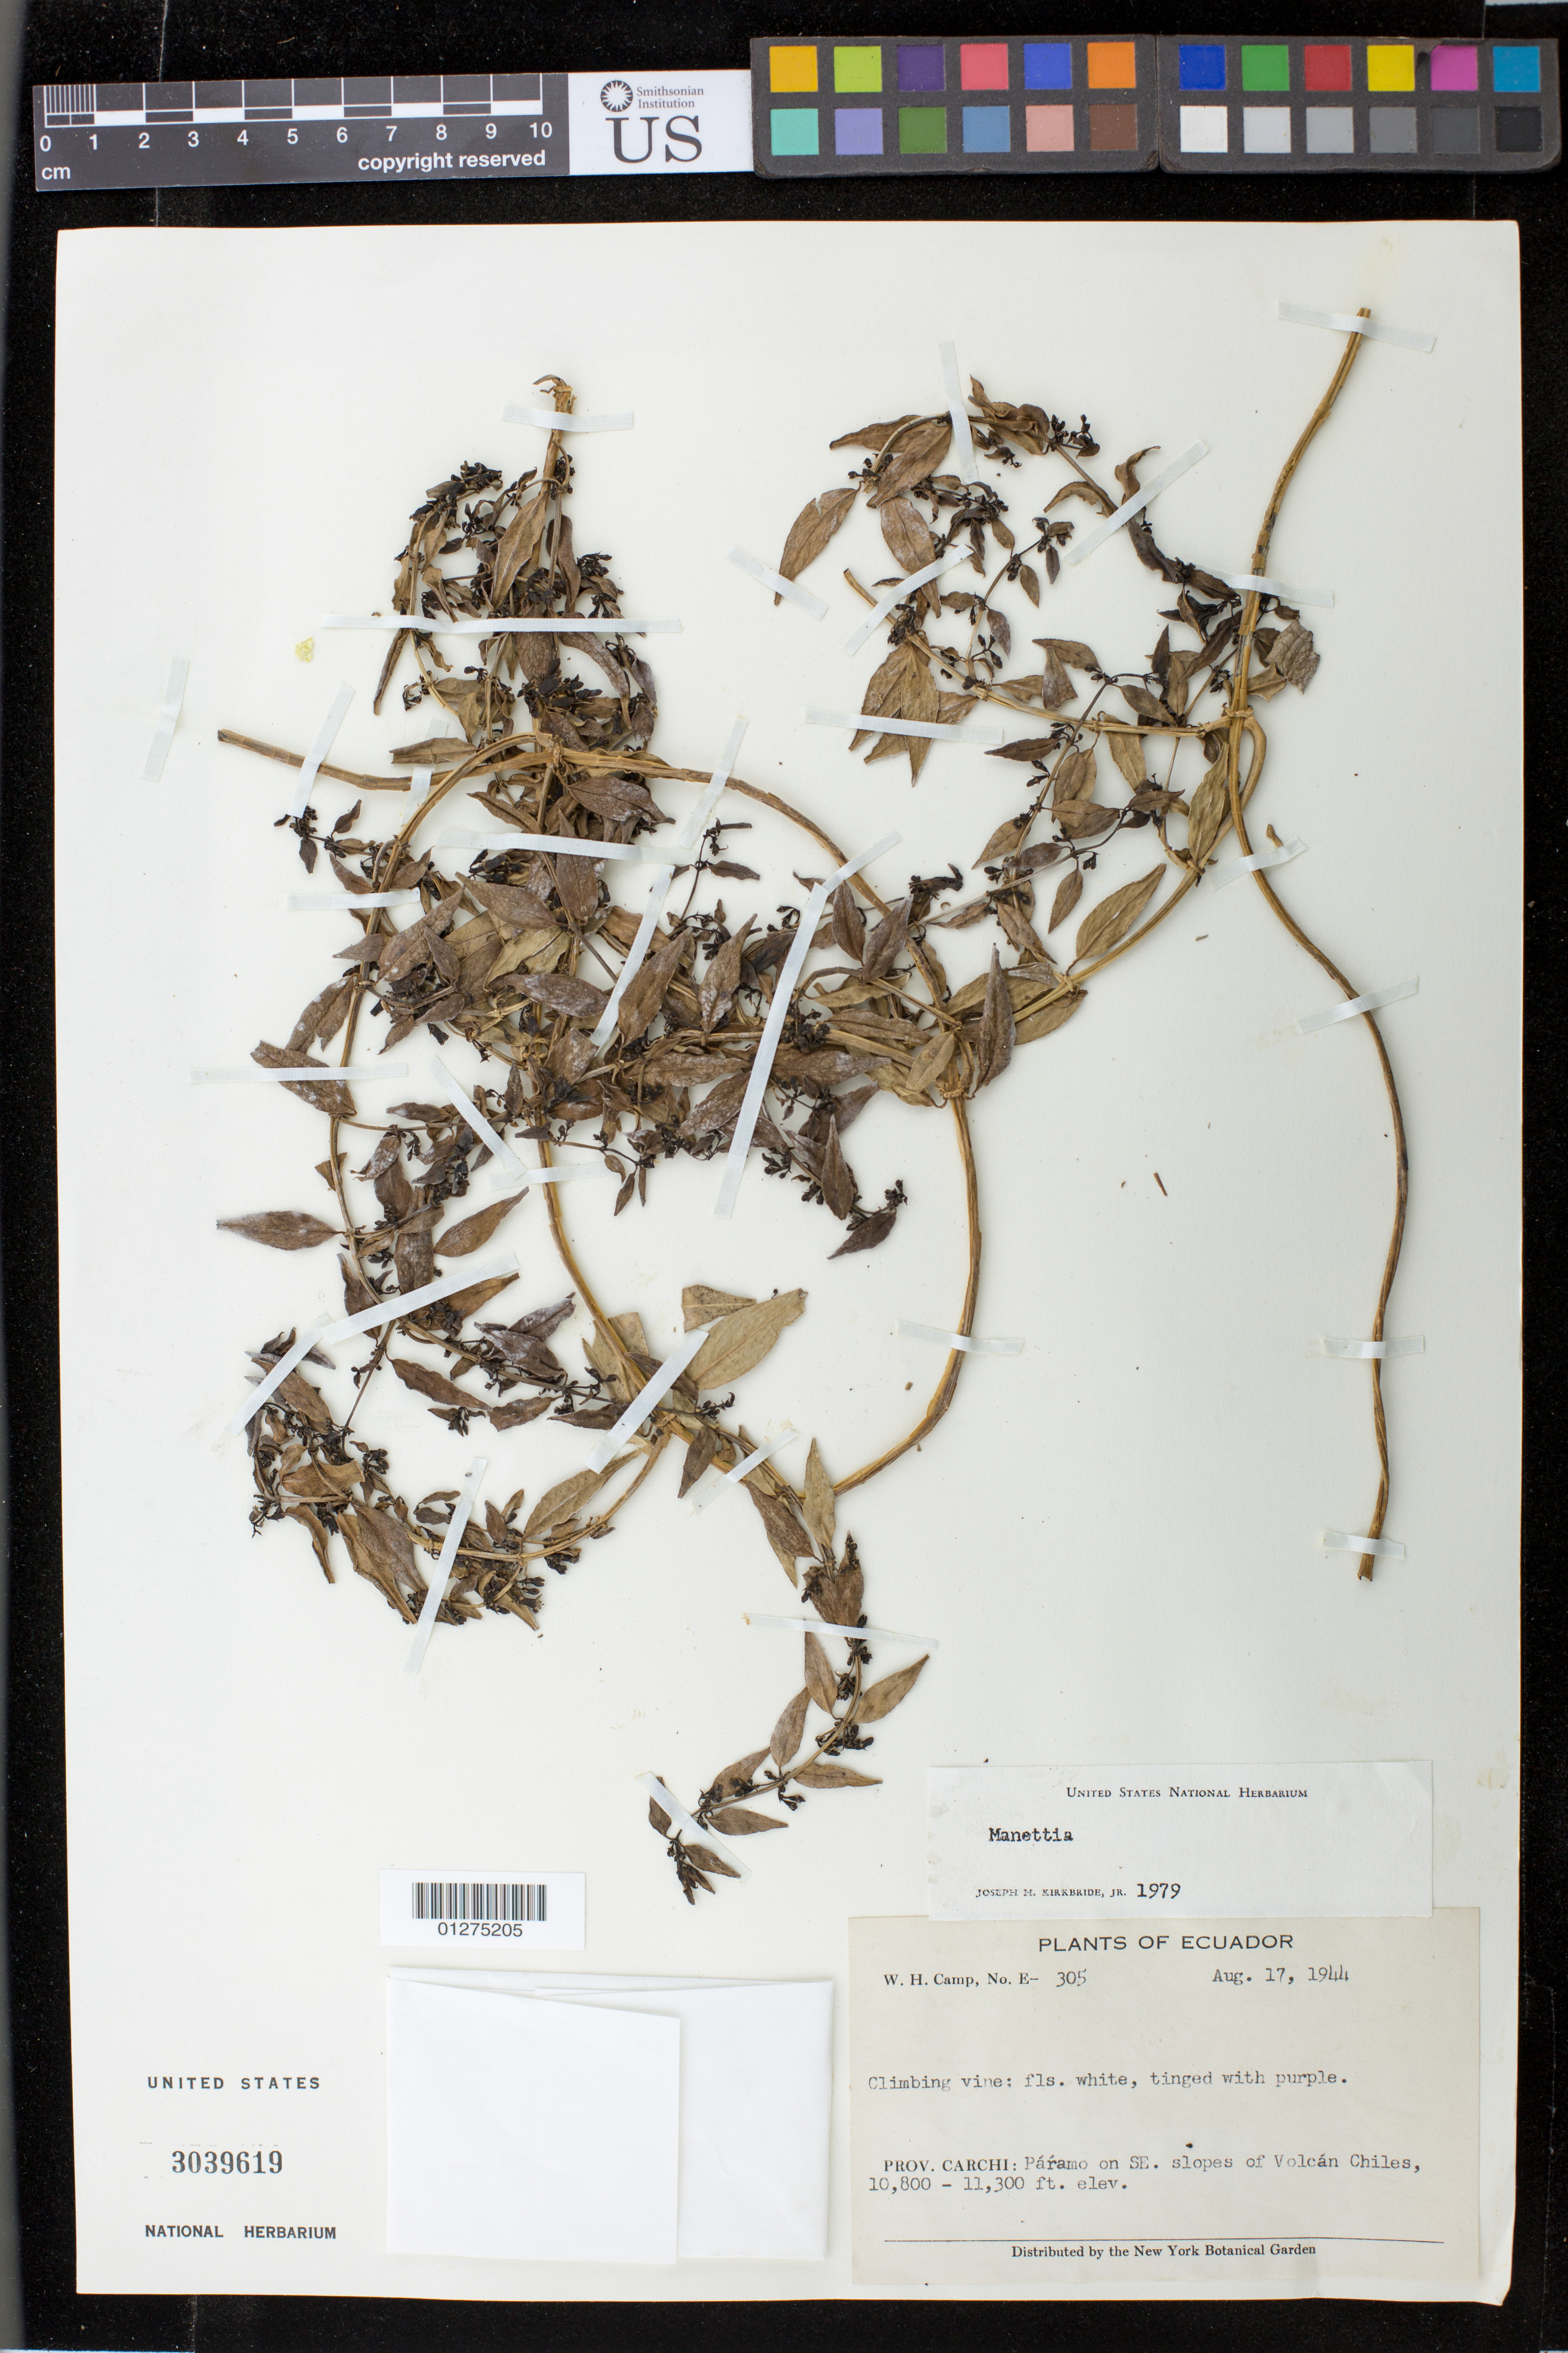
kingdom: Plantae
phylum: Tracheophyta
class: Magnoliopsida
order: Gentianales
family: Rubiaceae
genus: Manettia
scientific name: Manettia sp.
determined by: Kirkbride, J. H., Jr.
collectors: W. H. Camp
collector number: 305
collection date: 1944-08-17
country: Ecuador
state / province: Carchi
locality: Páramo on SE slopes of Volcán Chiles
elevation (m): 3292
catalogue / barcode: US 3039619